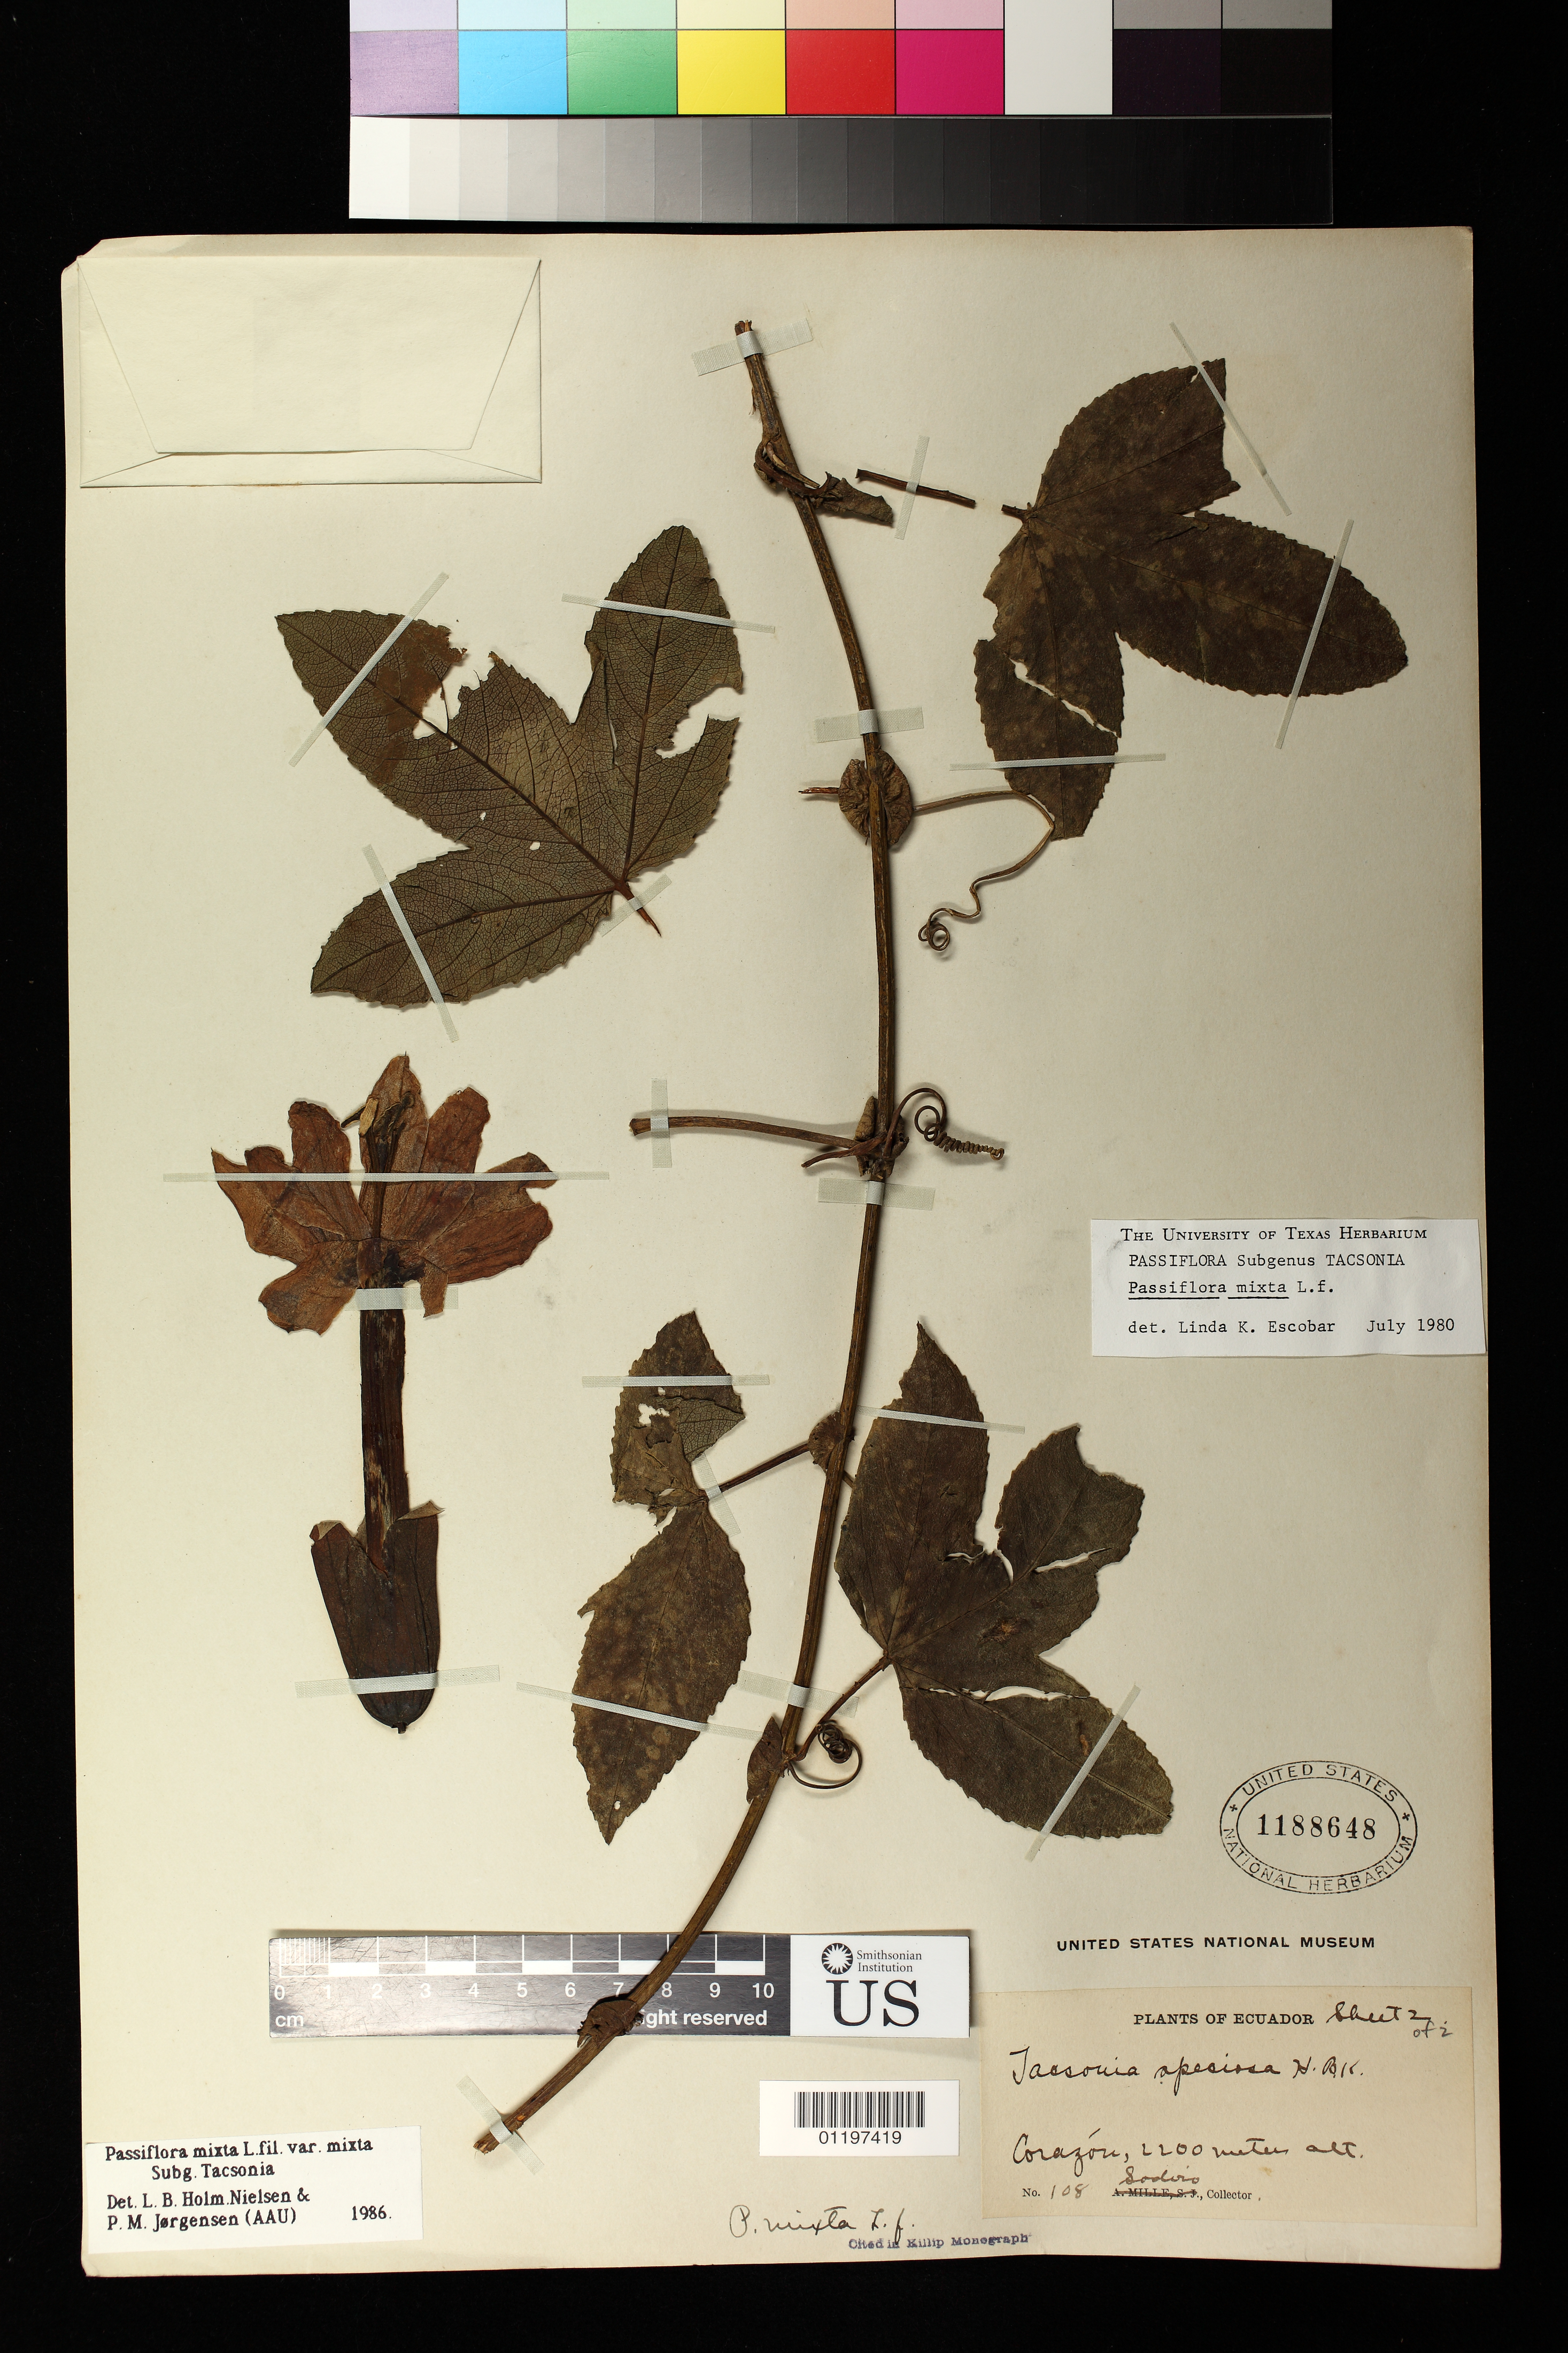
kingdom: Plantae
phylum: Tracheophyta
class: Magnoliopsida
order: Malpighiales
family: Passifloraceae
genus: Passiflora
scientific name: Passiflora mixta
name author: L. f.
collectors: A. Sodiro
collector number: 108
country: Ecuador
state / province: Pichincha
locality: Corazón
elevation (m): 2200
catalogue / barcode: US 1188648